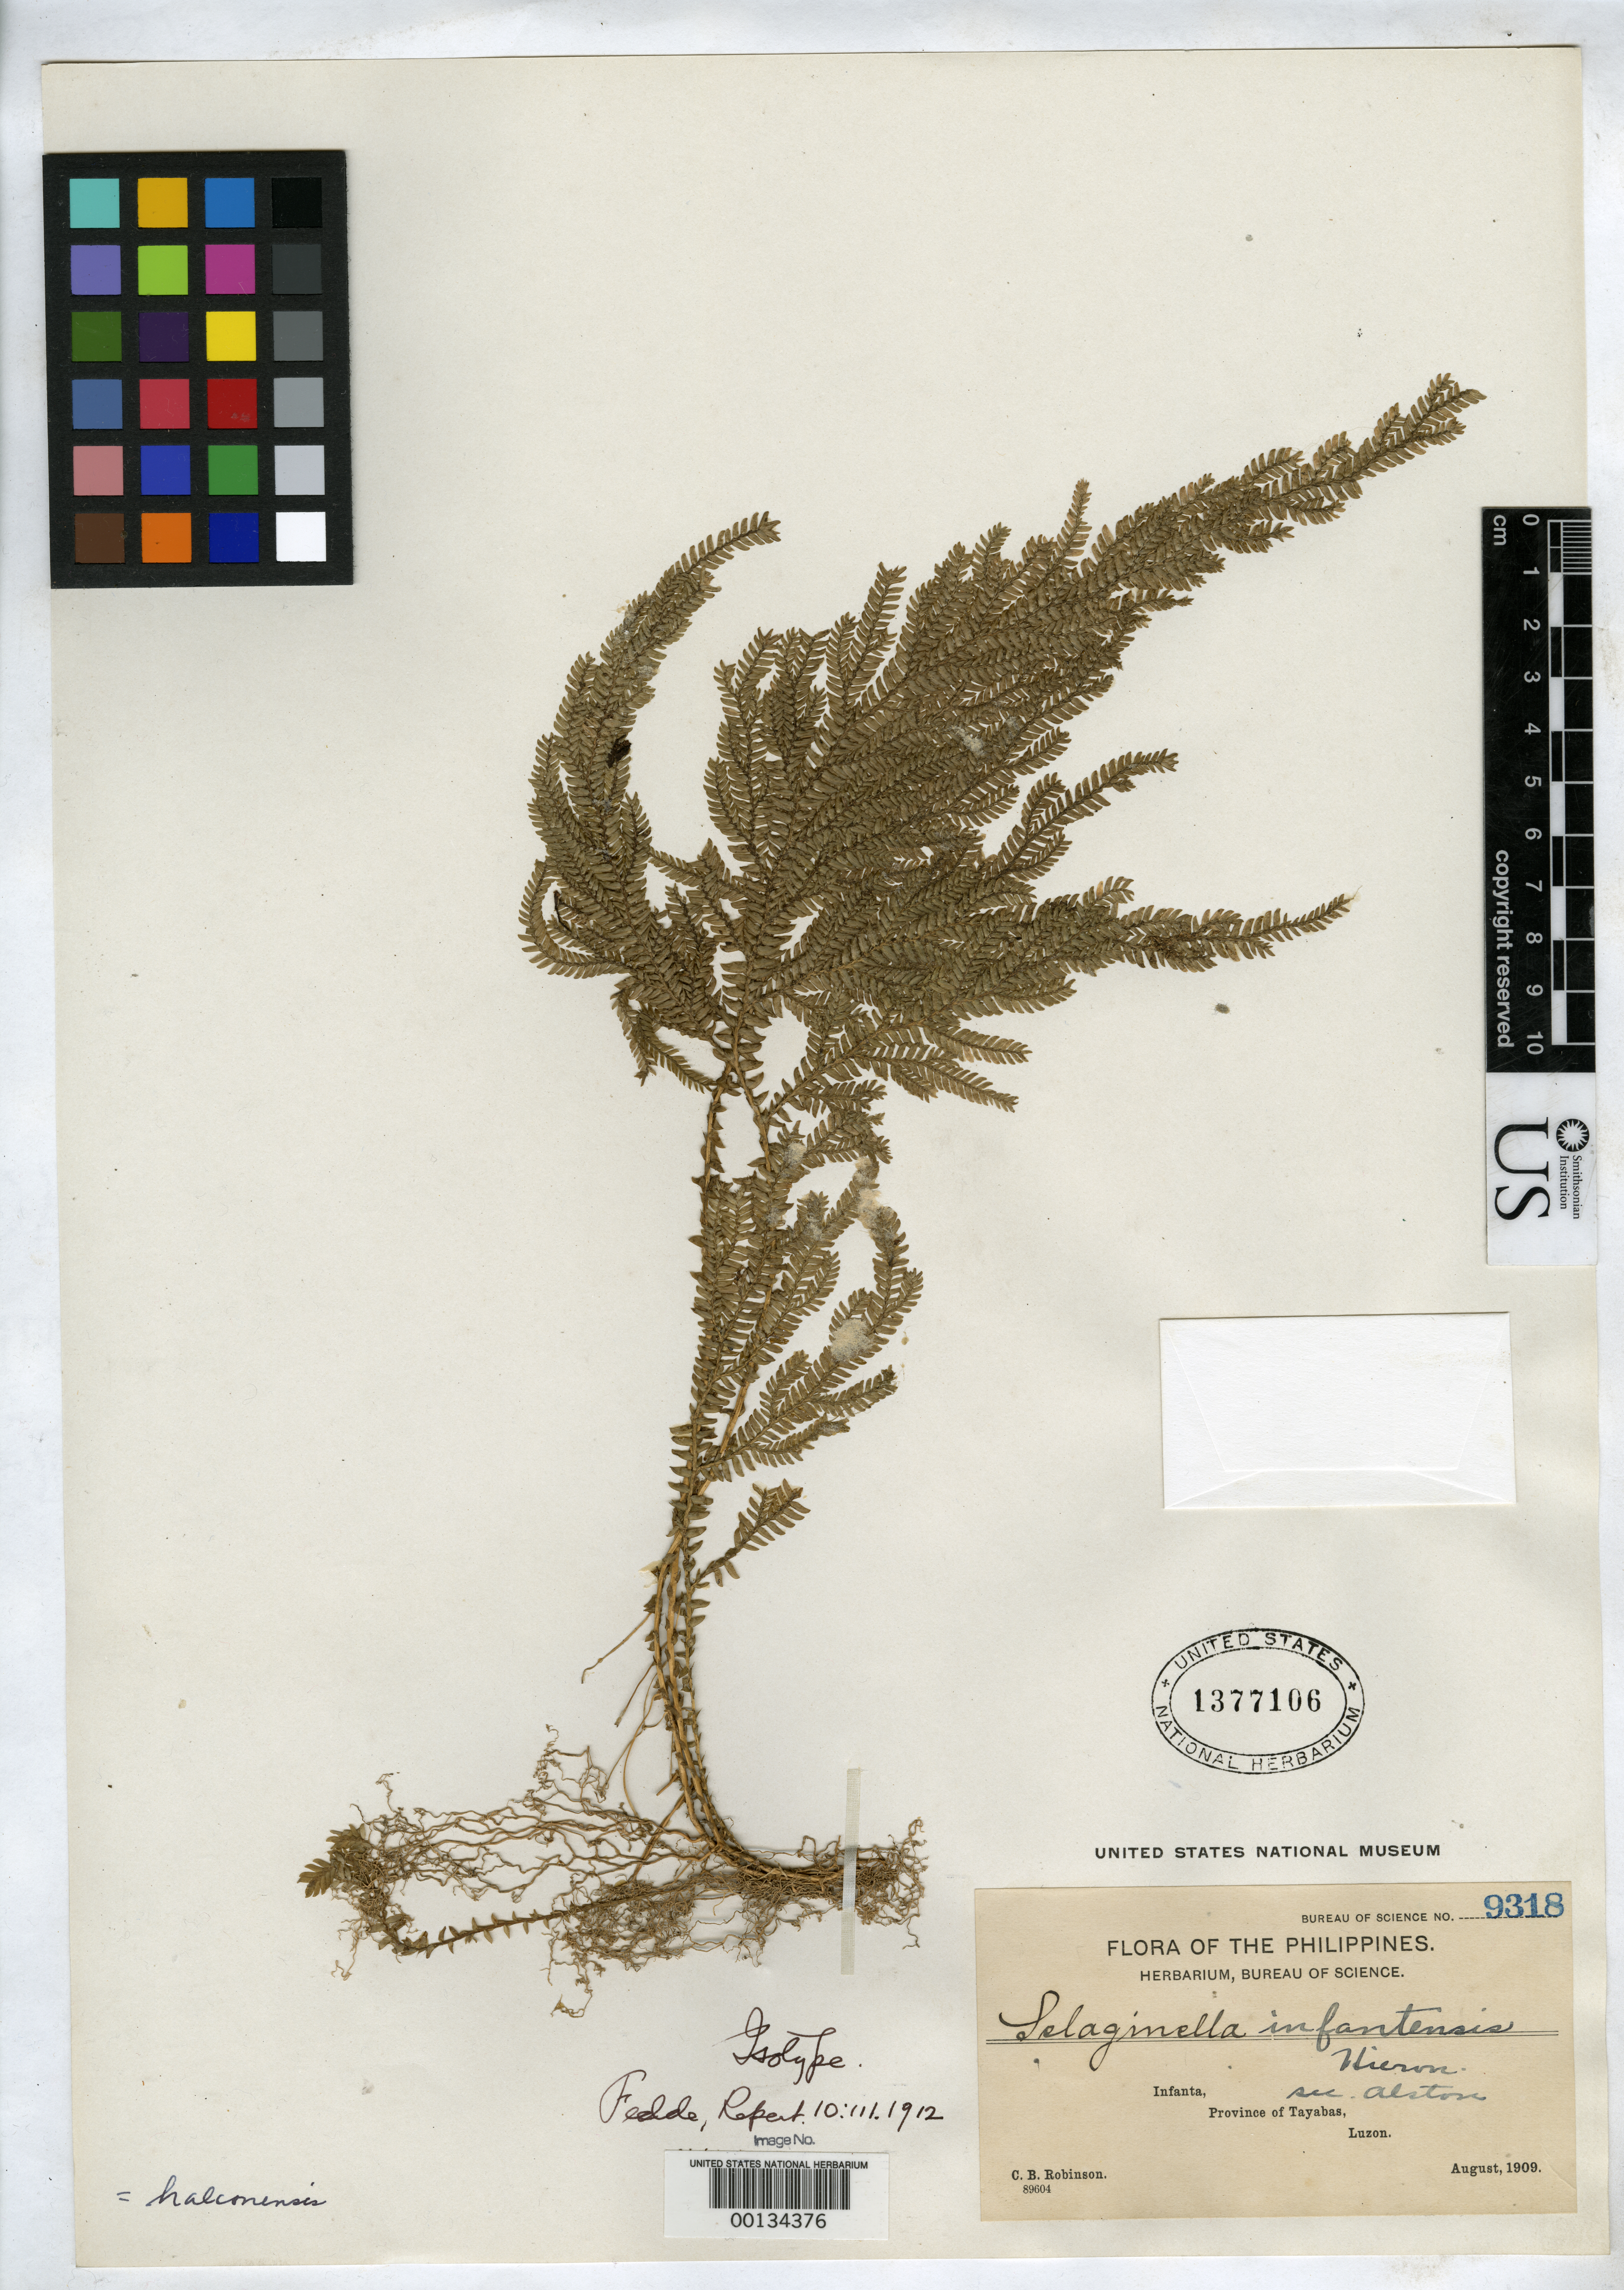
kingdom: Plantae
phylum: Tracheophyta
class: Lycopodiopsida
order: Selaginellales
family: Selaginellaceae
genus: Selaginella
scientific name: Selaginella infantensis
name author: Hieron.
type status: Isotype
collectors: C. Robinson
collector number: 9318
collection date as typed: Aug 1909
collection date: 1909-08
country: Philippines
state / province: Calabarzon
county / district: Quezon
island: Luzon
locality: Infanta Dist. Tayabas.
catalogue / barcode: US 1377106